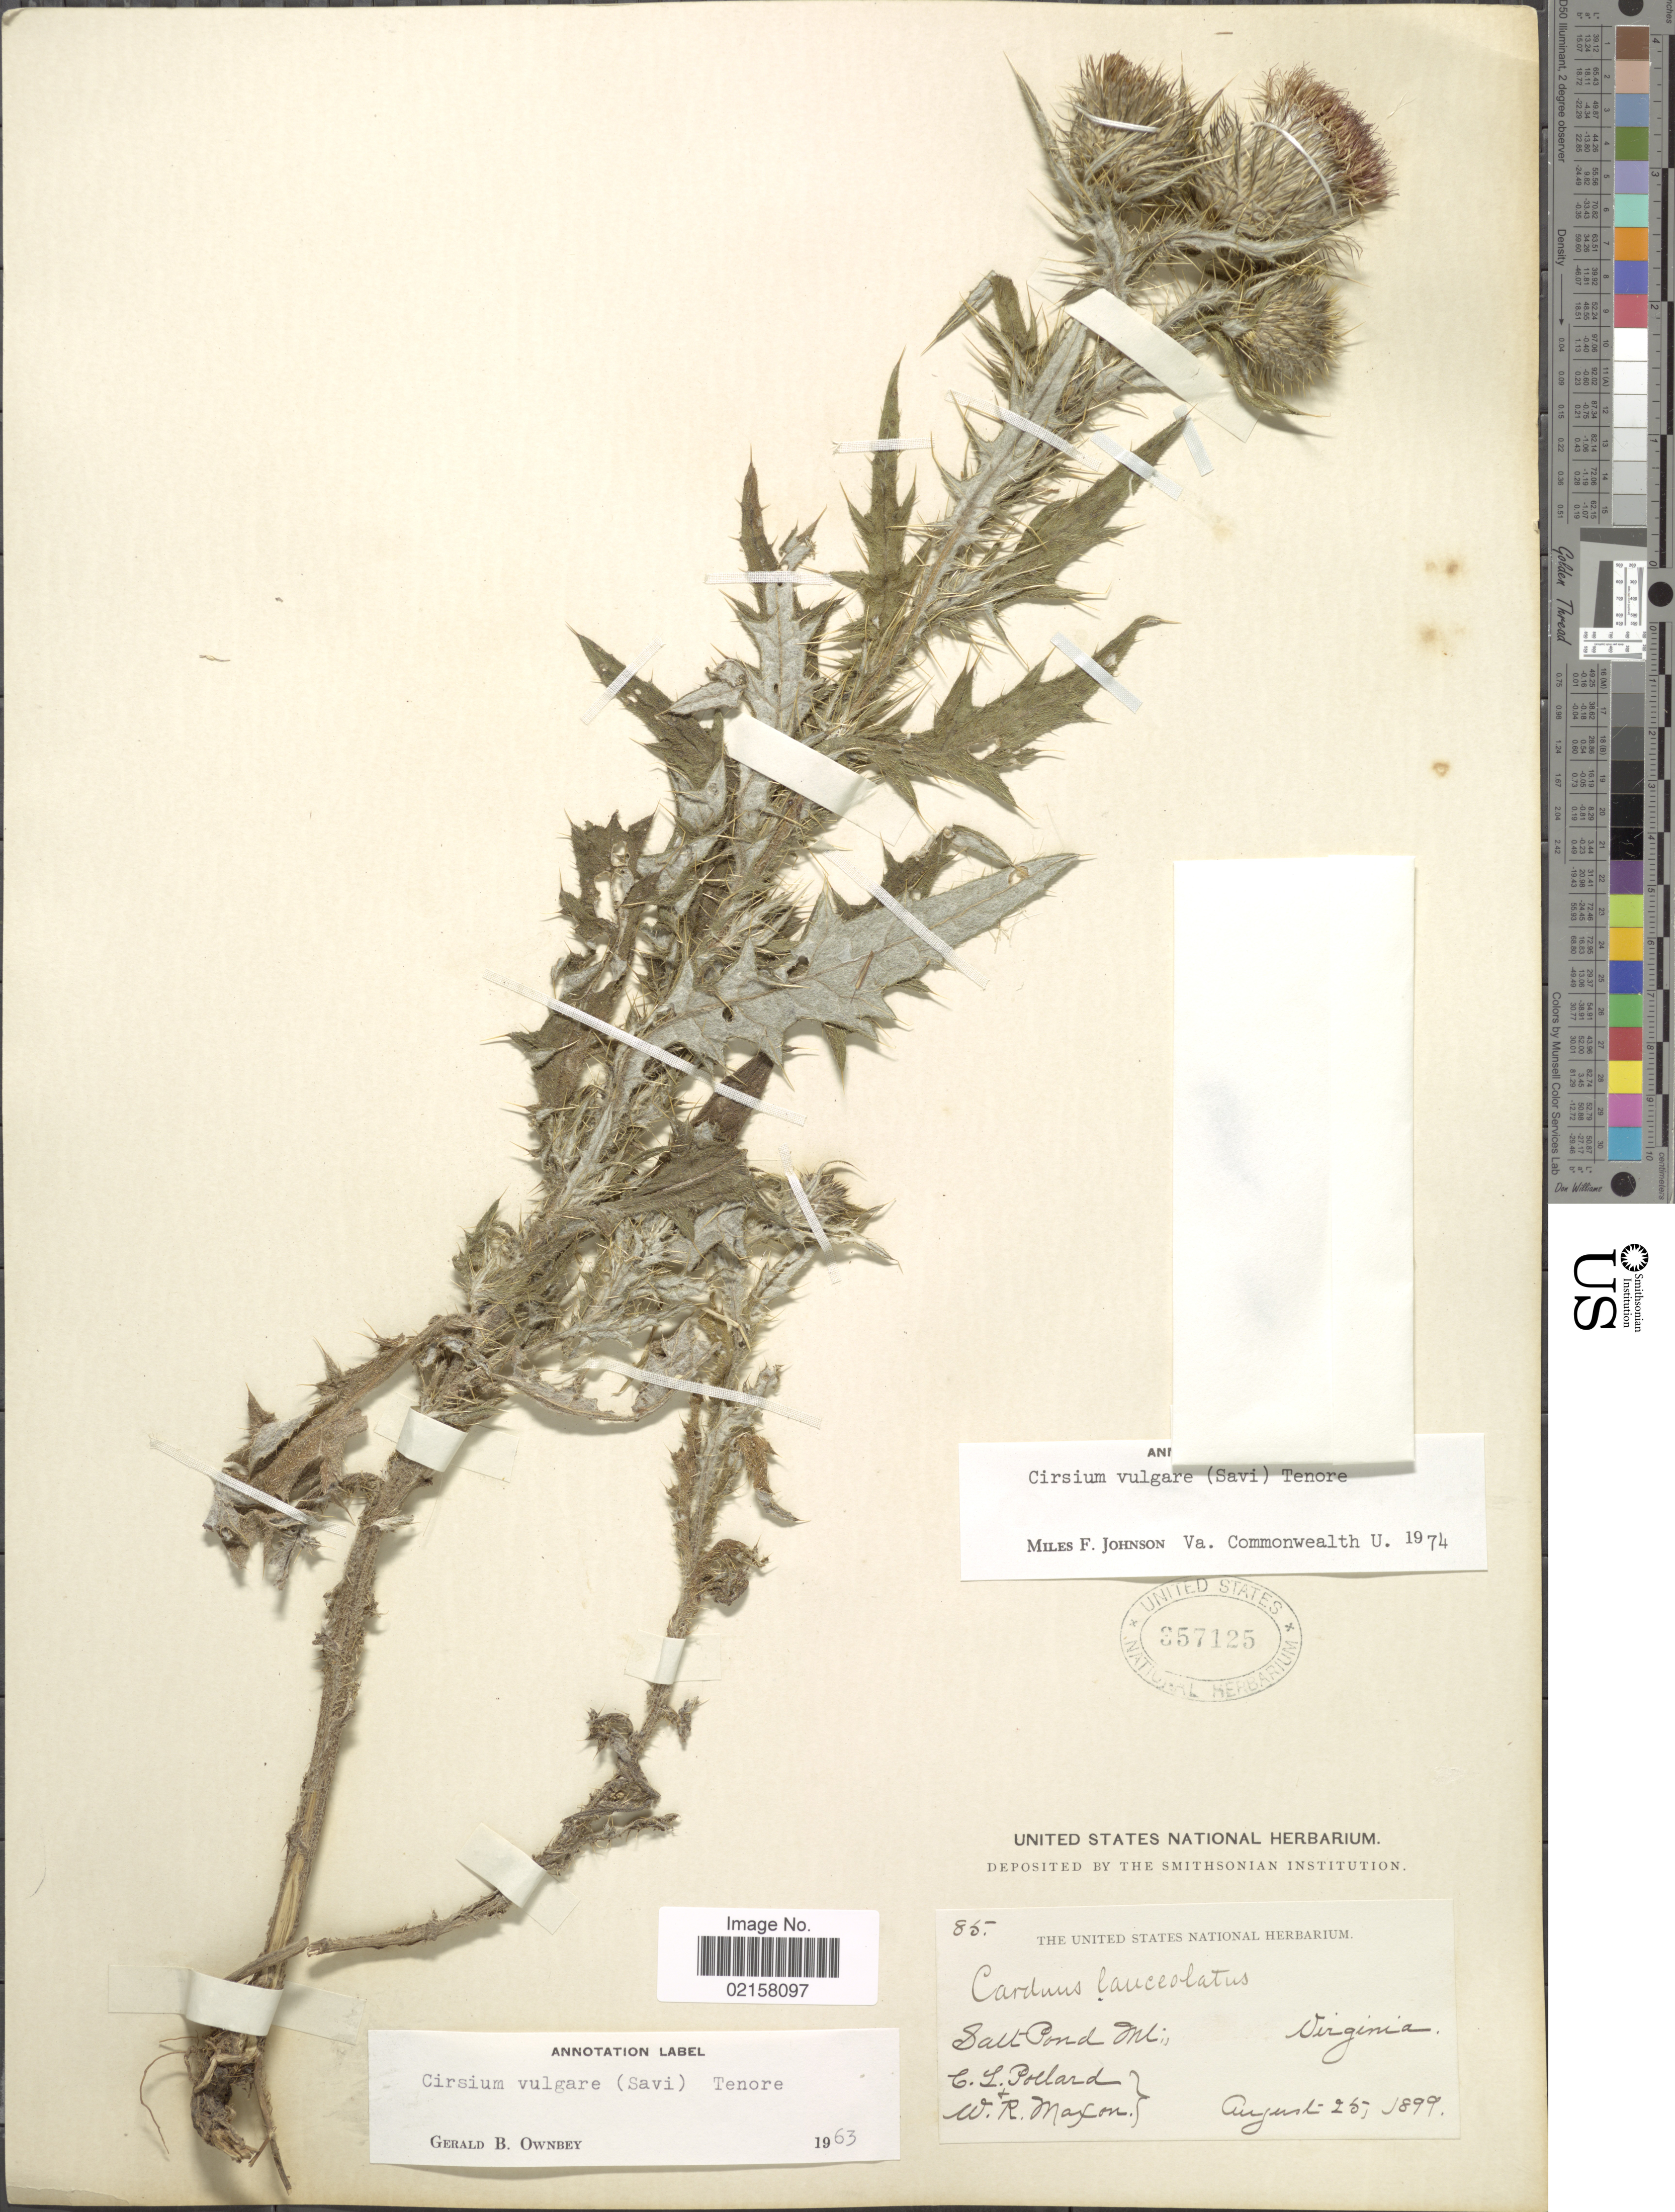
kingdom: Plantae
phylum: Tracheophyta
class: Magnoliopsida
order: Asterales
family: Asteraceae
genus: Cirsium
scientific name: Cirsium vulgare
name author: (Savi) Ten.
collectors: C. L. Pollard & W. R. Maxon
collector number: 85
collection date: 1899-08-25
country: United States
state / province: Virginia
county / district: Giles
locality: Salt Pond Mt.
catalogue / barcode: US 357125